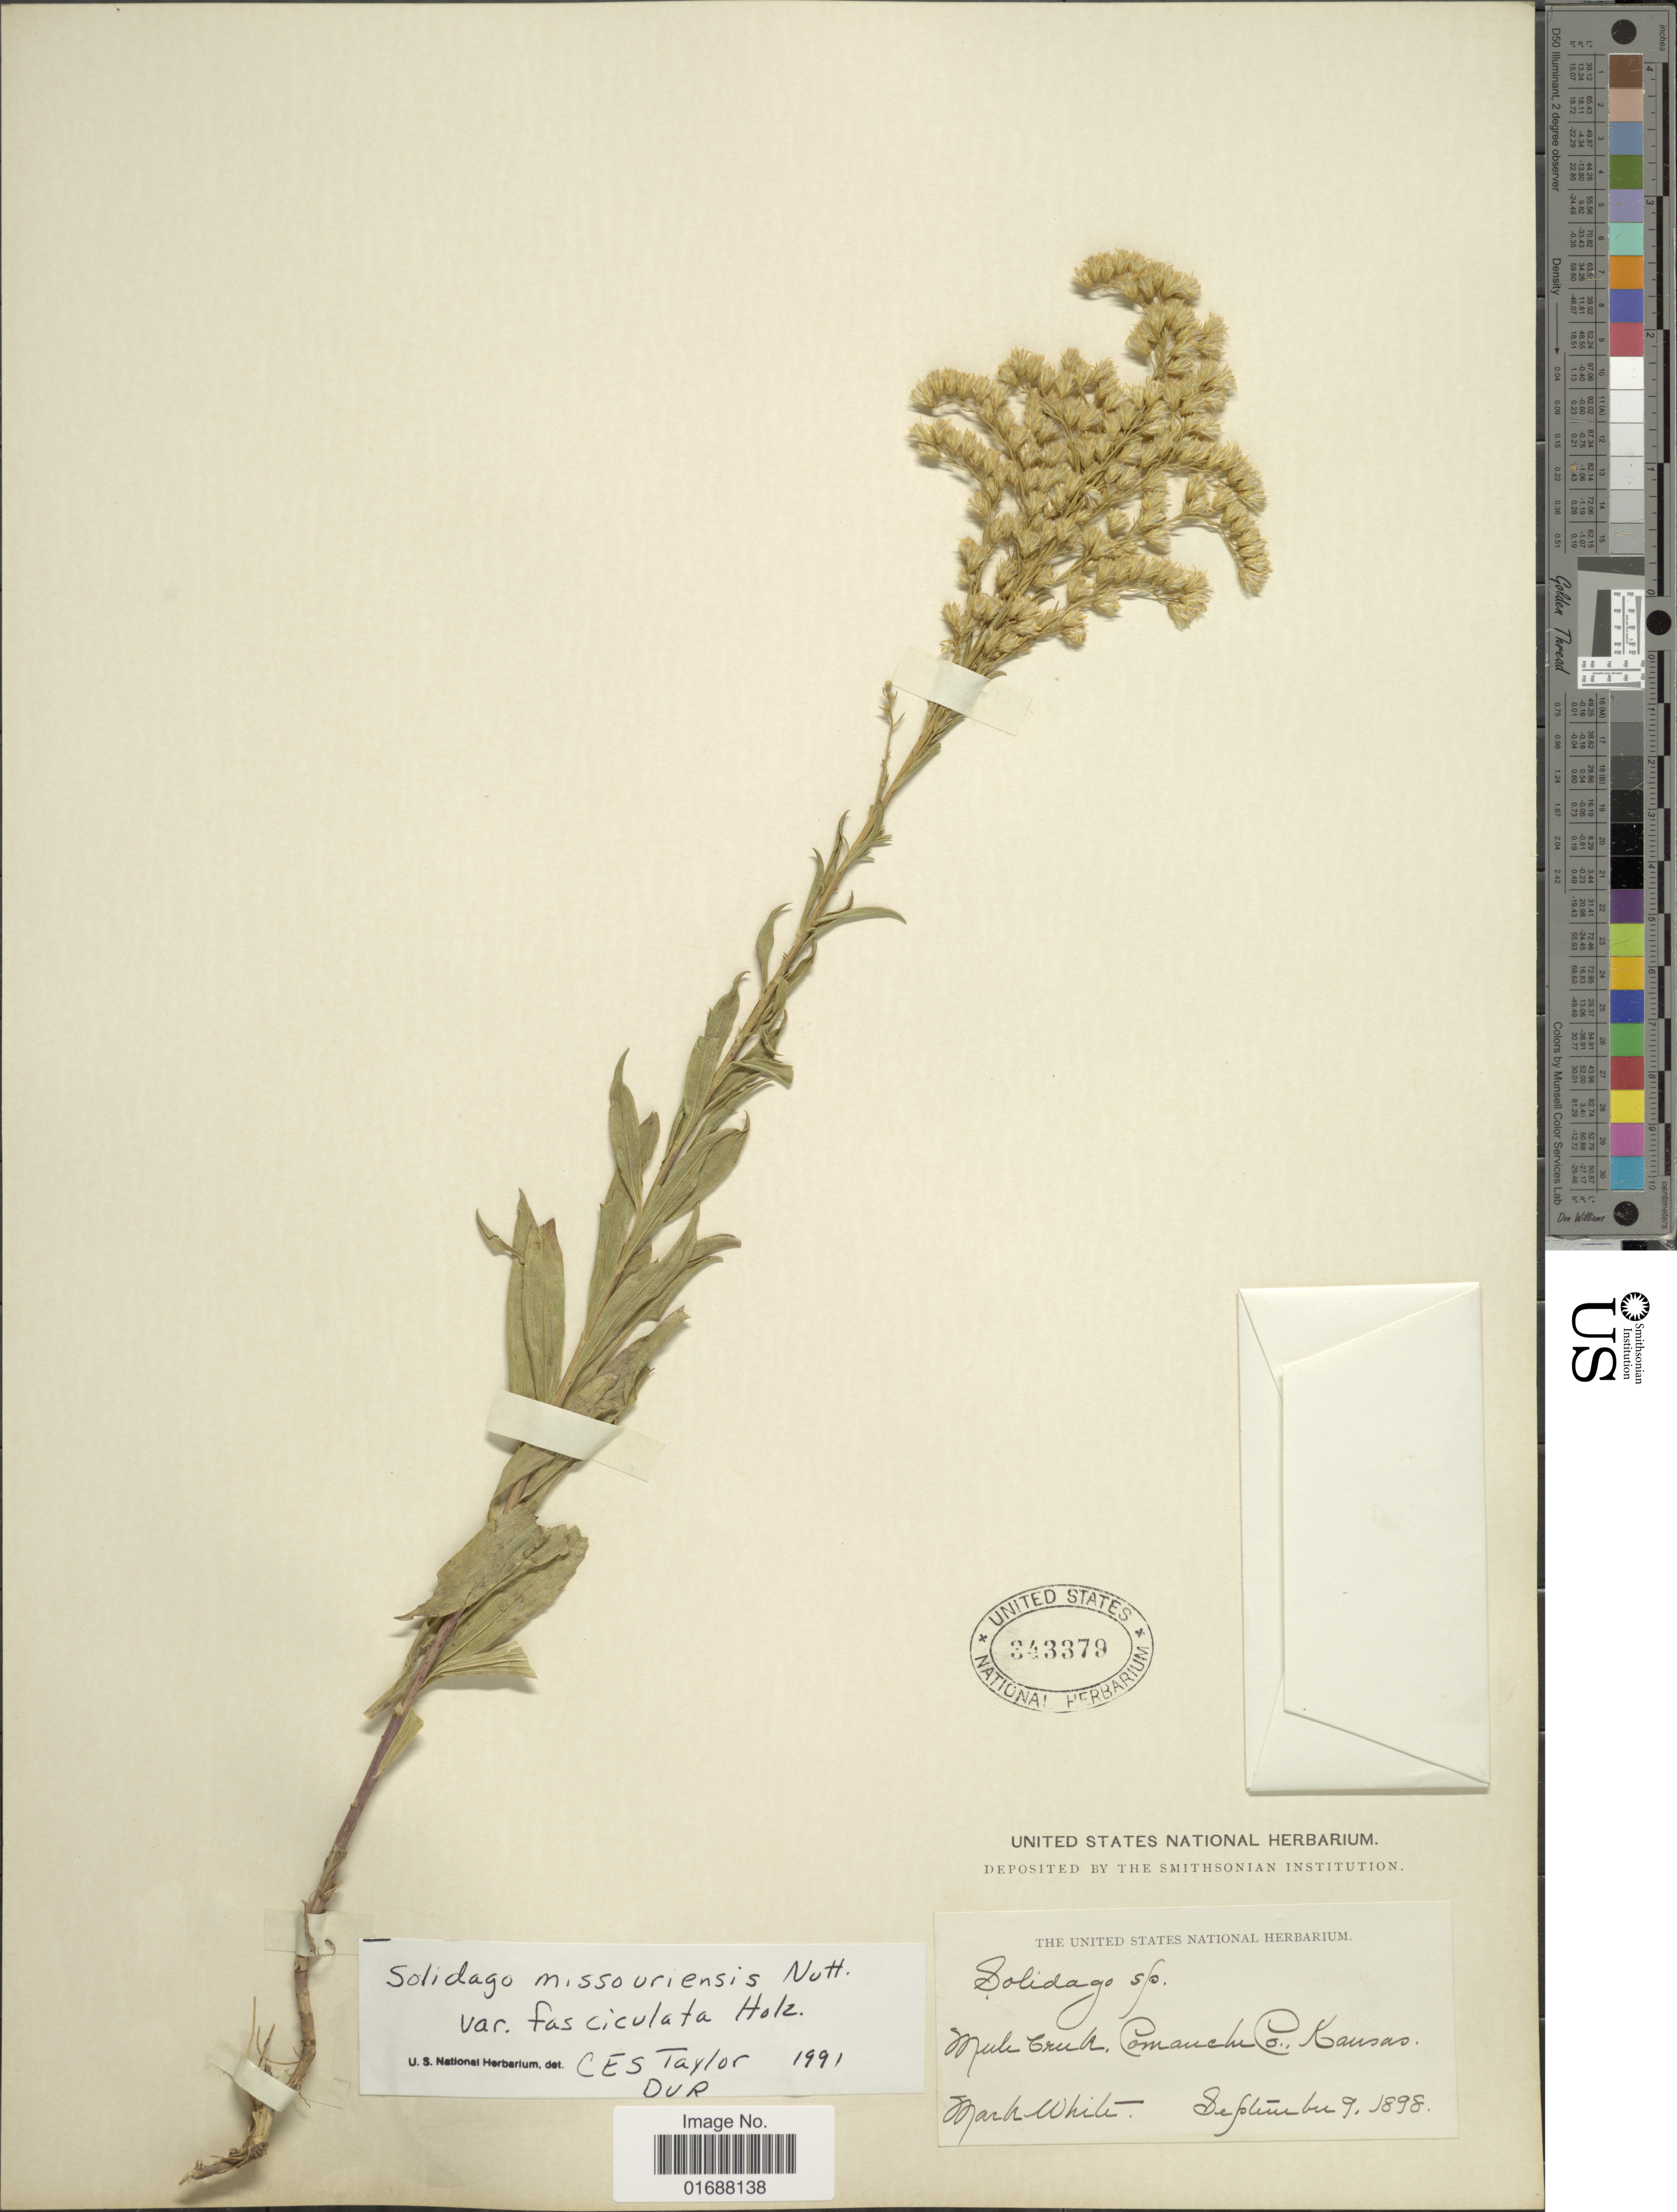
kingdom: Plantae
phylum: Tracheophyta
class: Magnoliopsida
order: Asterales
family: Asteraceae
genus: Solidago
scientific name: Solidago missouriensis var. fasciculata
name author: Holz.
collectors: M. White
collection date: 1898-09-09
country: United States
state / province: Kansas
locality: Mule Creek, Comanche Co., Kansas.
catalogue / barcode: US 343379